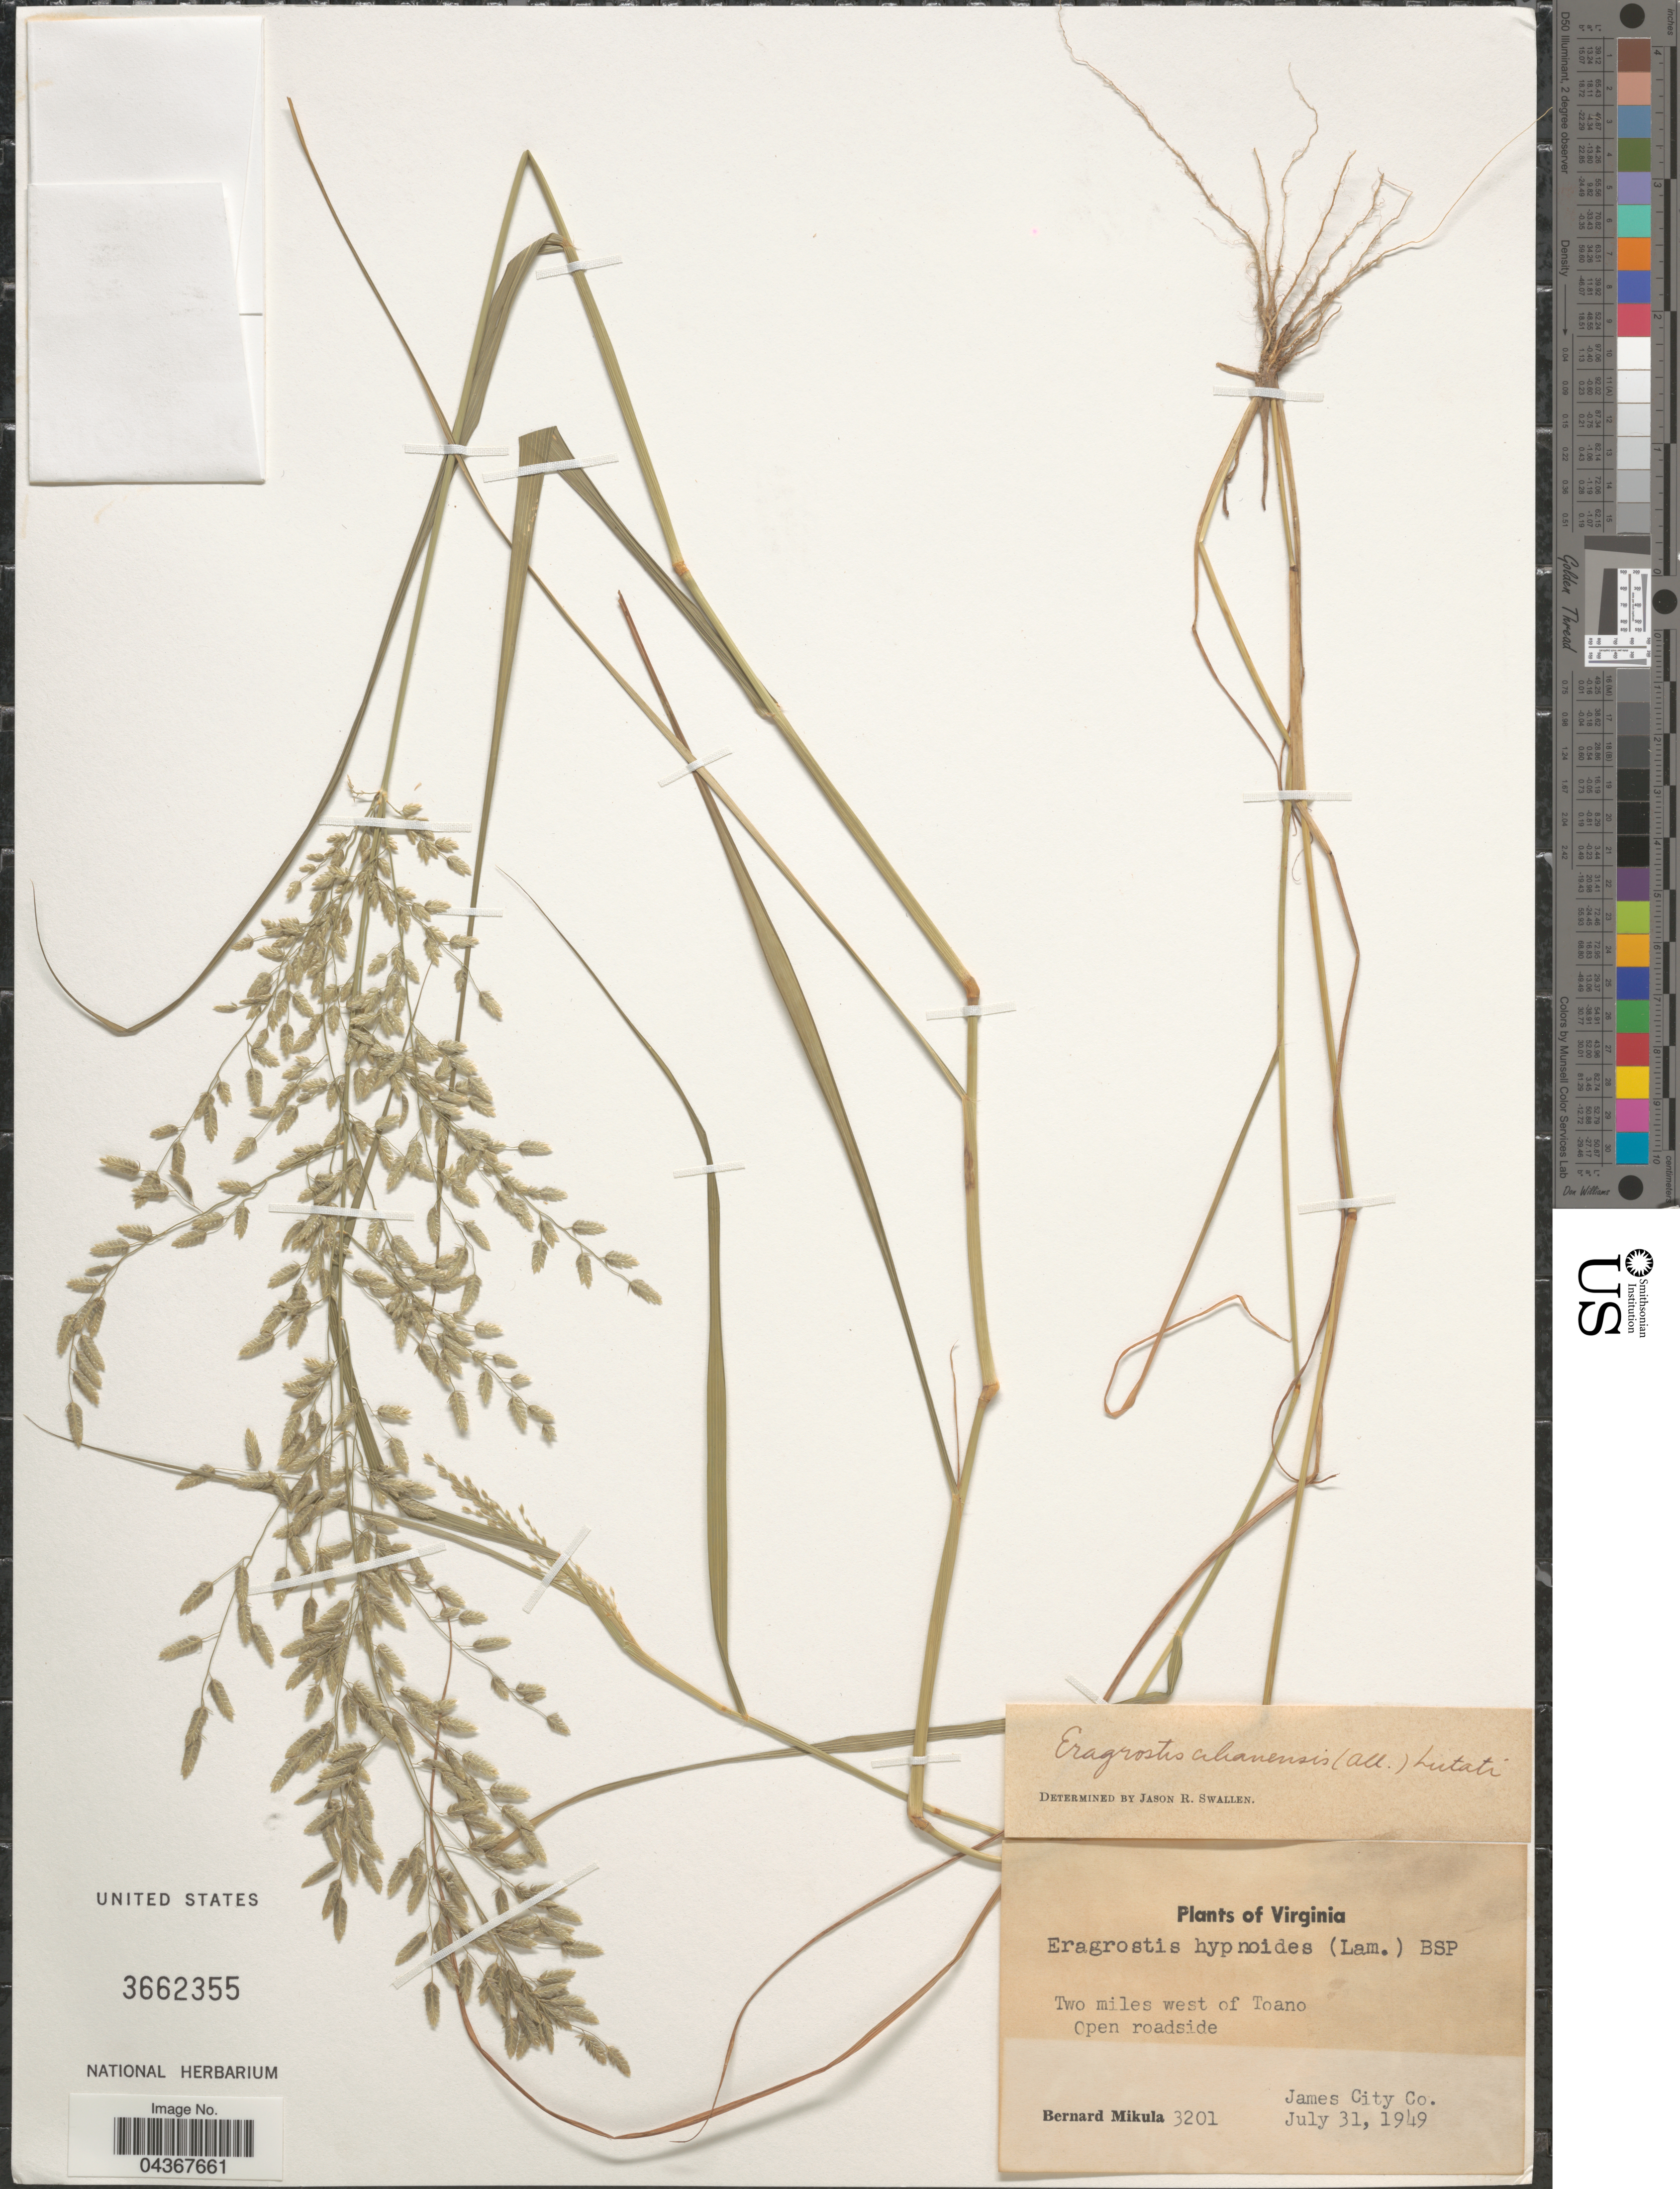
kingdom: Plantae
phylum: Tracheophyta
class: Liliopsida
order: Poales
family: Poaceae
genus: Eragrostis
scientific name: Eragrostis cilianensis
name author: (Bellardi) Vignolo ex Janch.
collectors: B. Mikula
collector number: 3201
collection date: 1949-07-31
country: United States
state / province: Virginia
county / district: James City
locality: Two miles west of Toano. Open roadside. James City Co.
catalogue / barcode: US 3662355